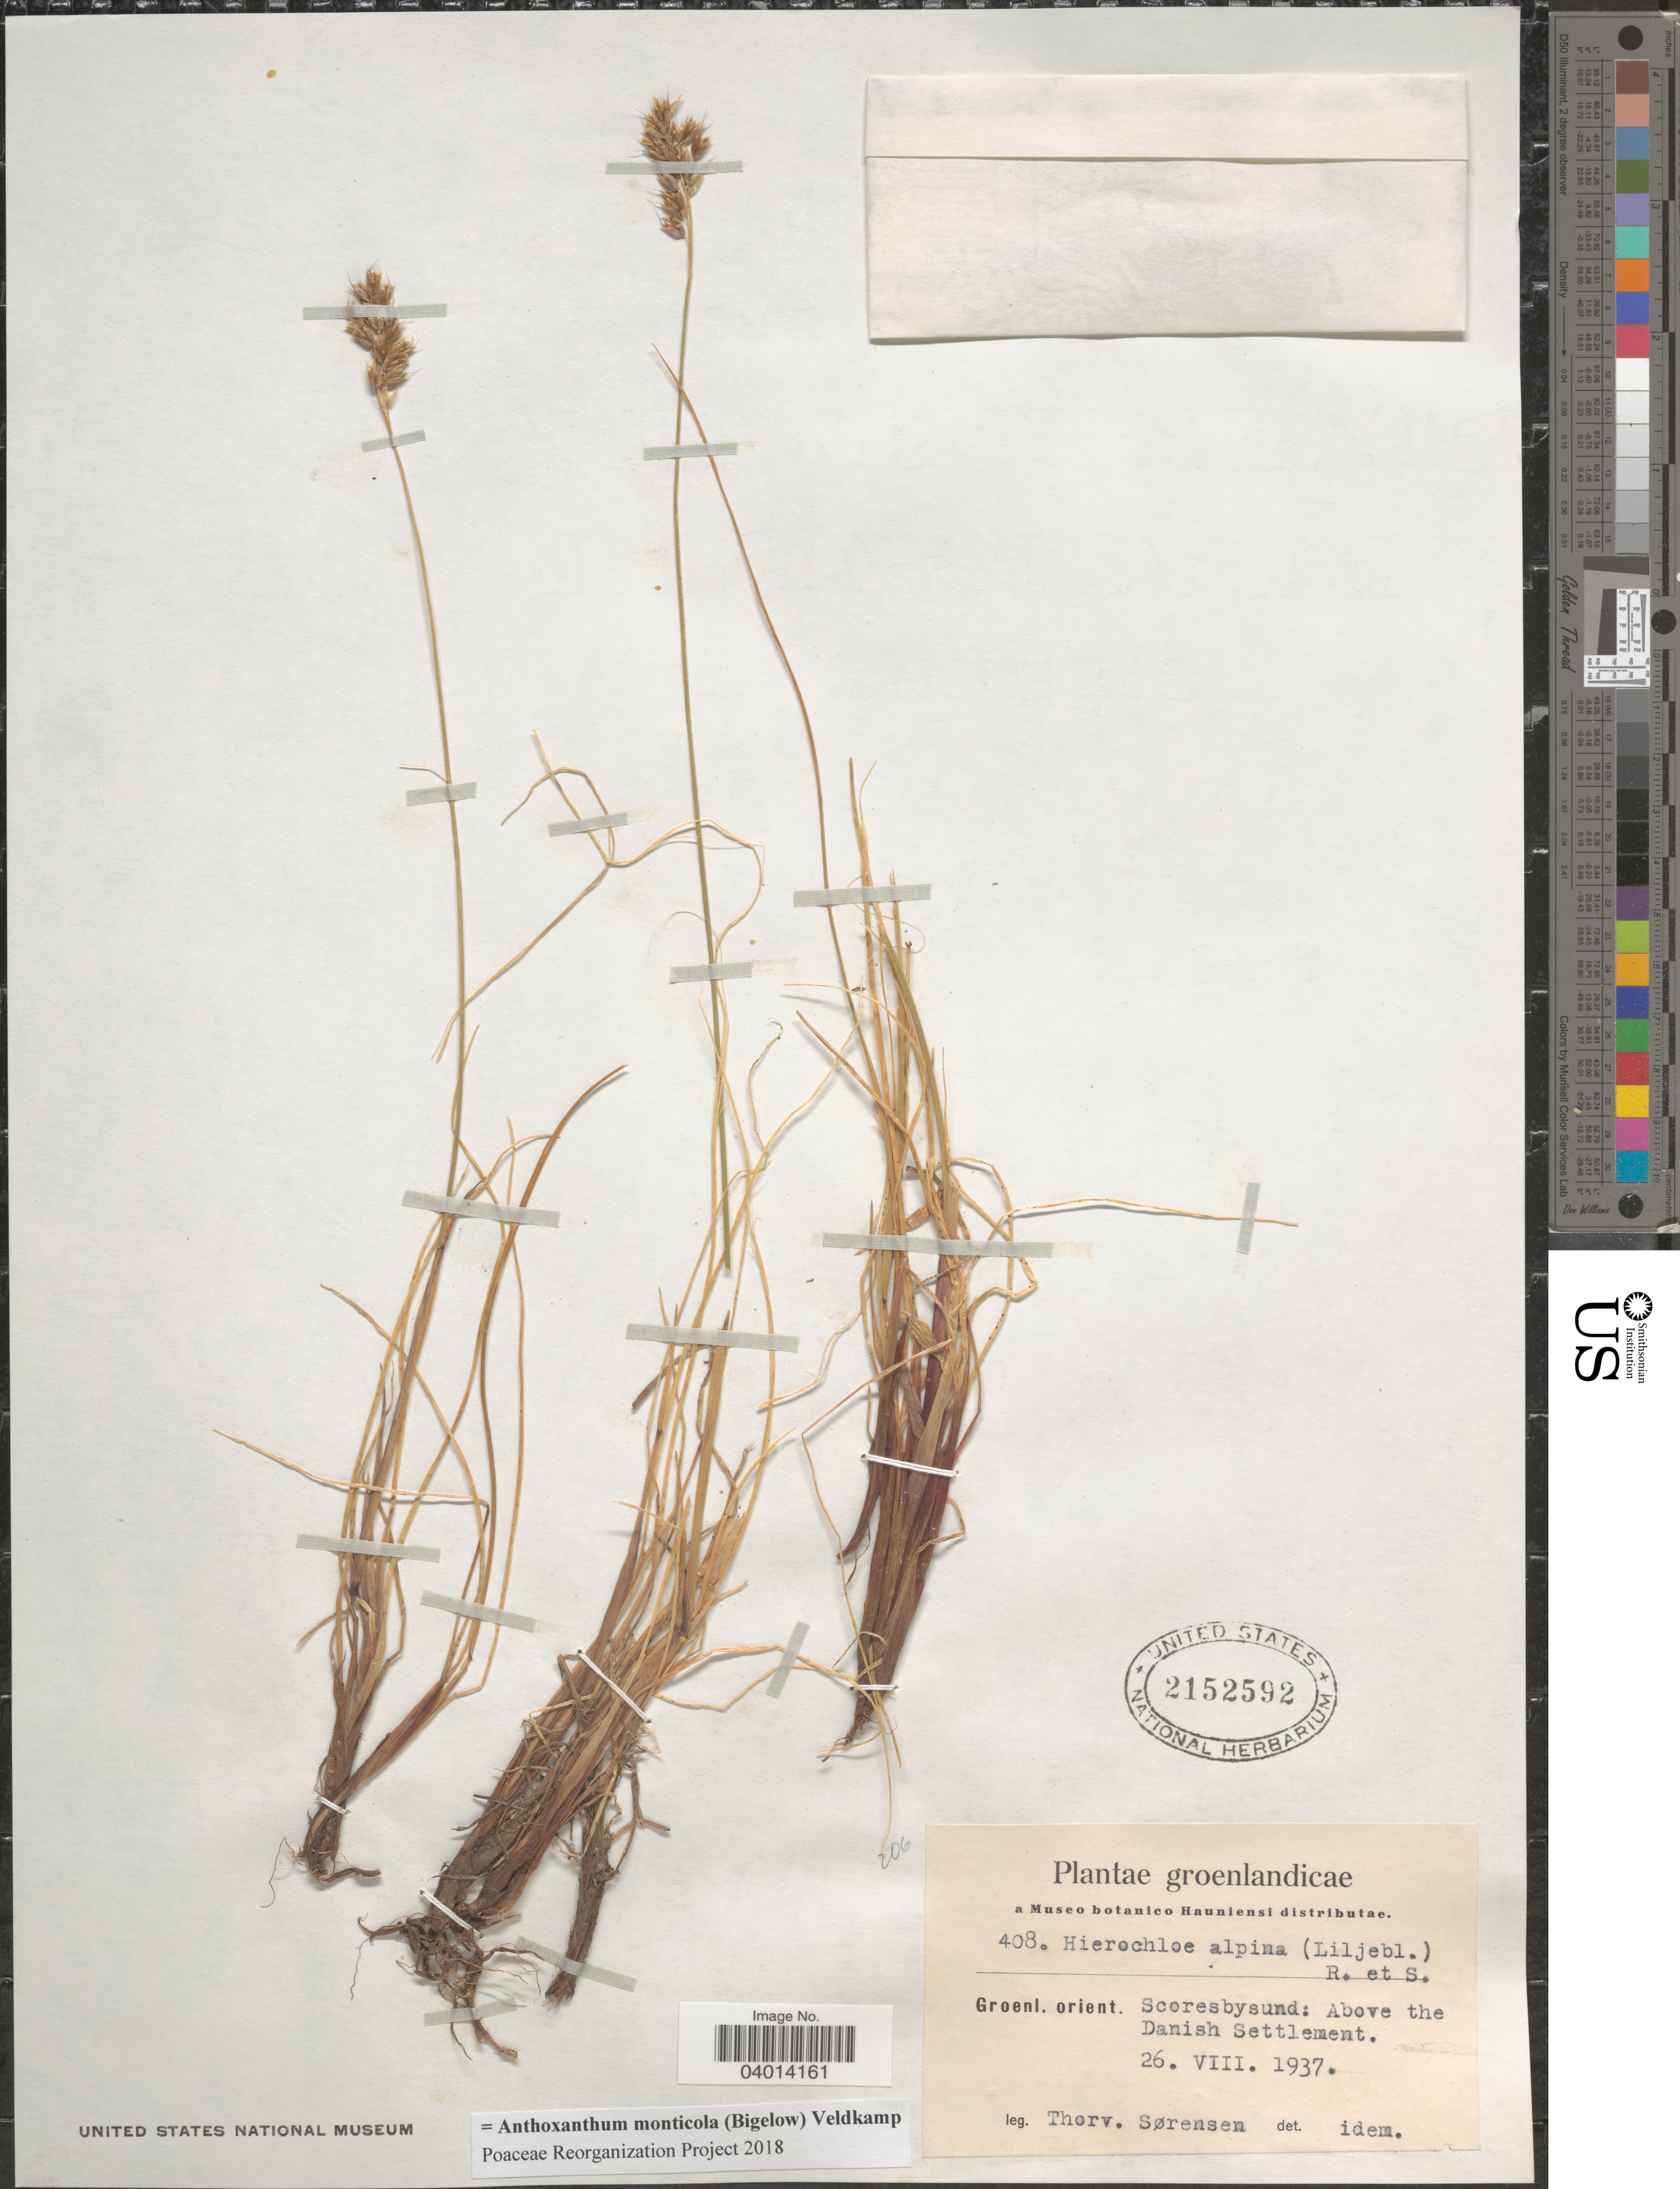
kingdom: Plantae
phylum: Tracheophyta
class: Liliopsida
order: Poales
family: Poaceae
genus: Anthoxanthum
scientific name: Anthoxanthum monticola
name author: (Bigelow) Veldkamp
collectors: T. Sorensen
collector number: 408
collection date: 1937-08-26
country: Greenland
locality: Groenlandicae. Groenl orient. Scoresbysund: Above the Danish Settlement.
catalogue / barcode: US 2152592